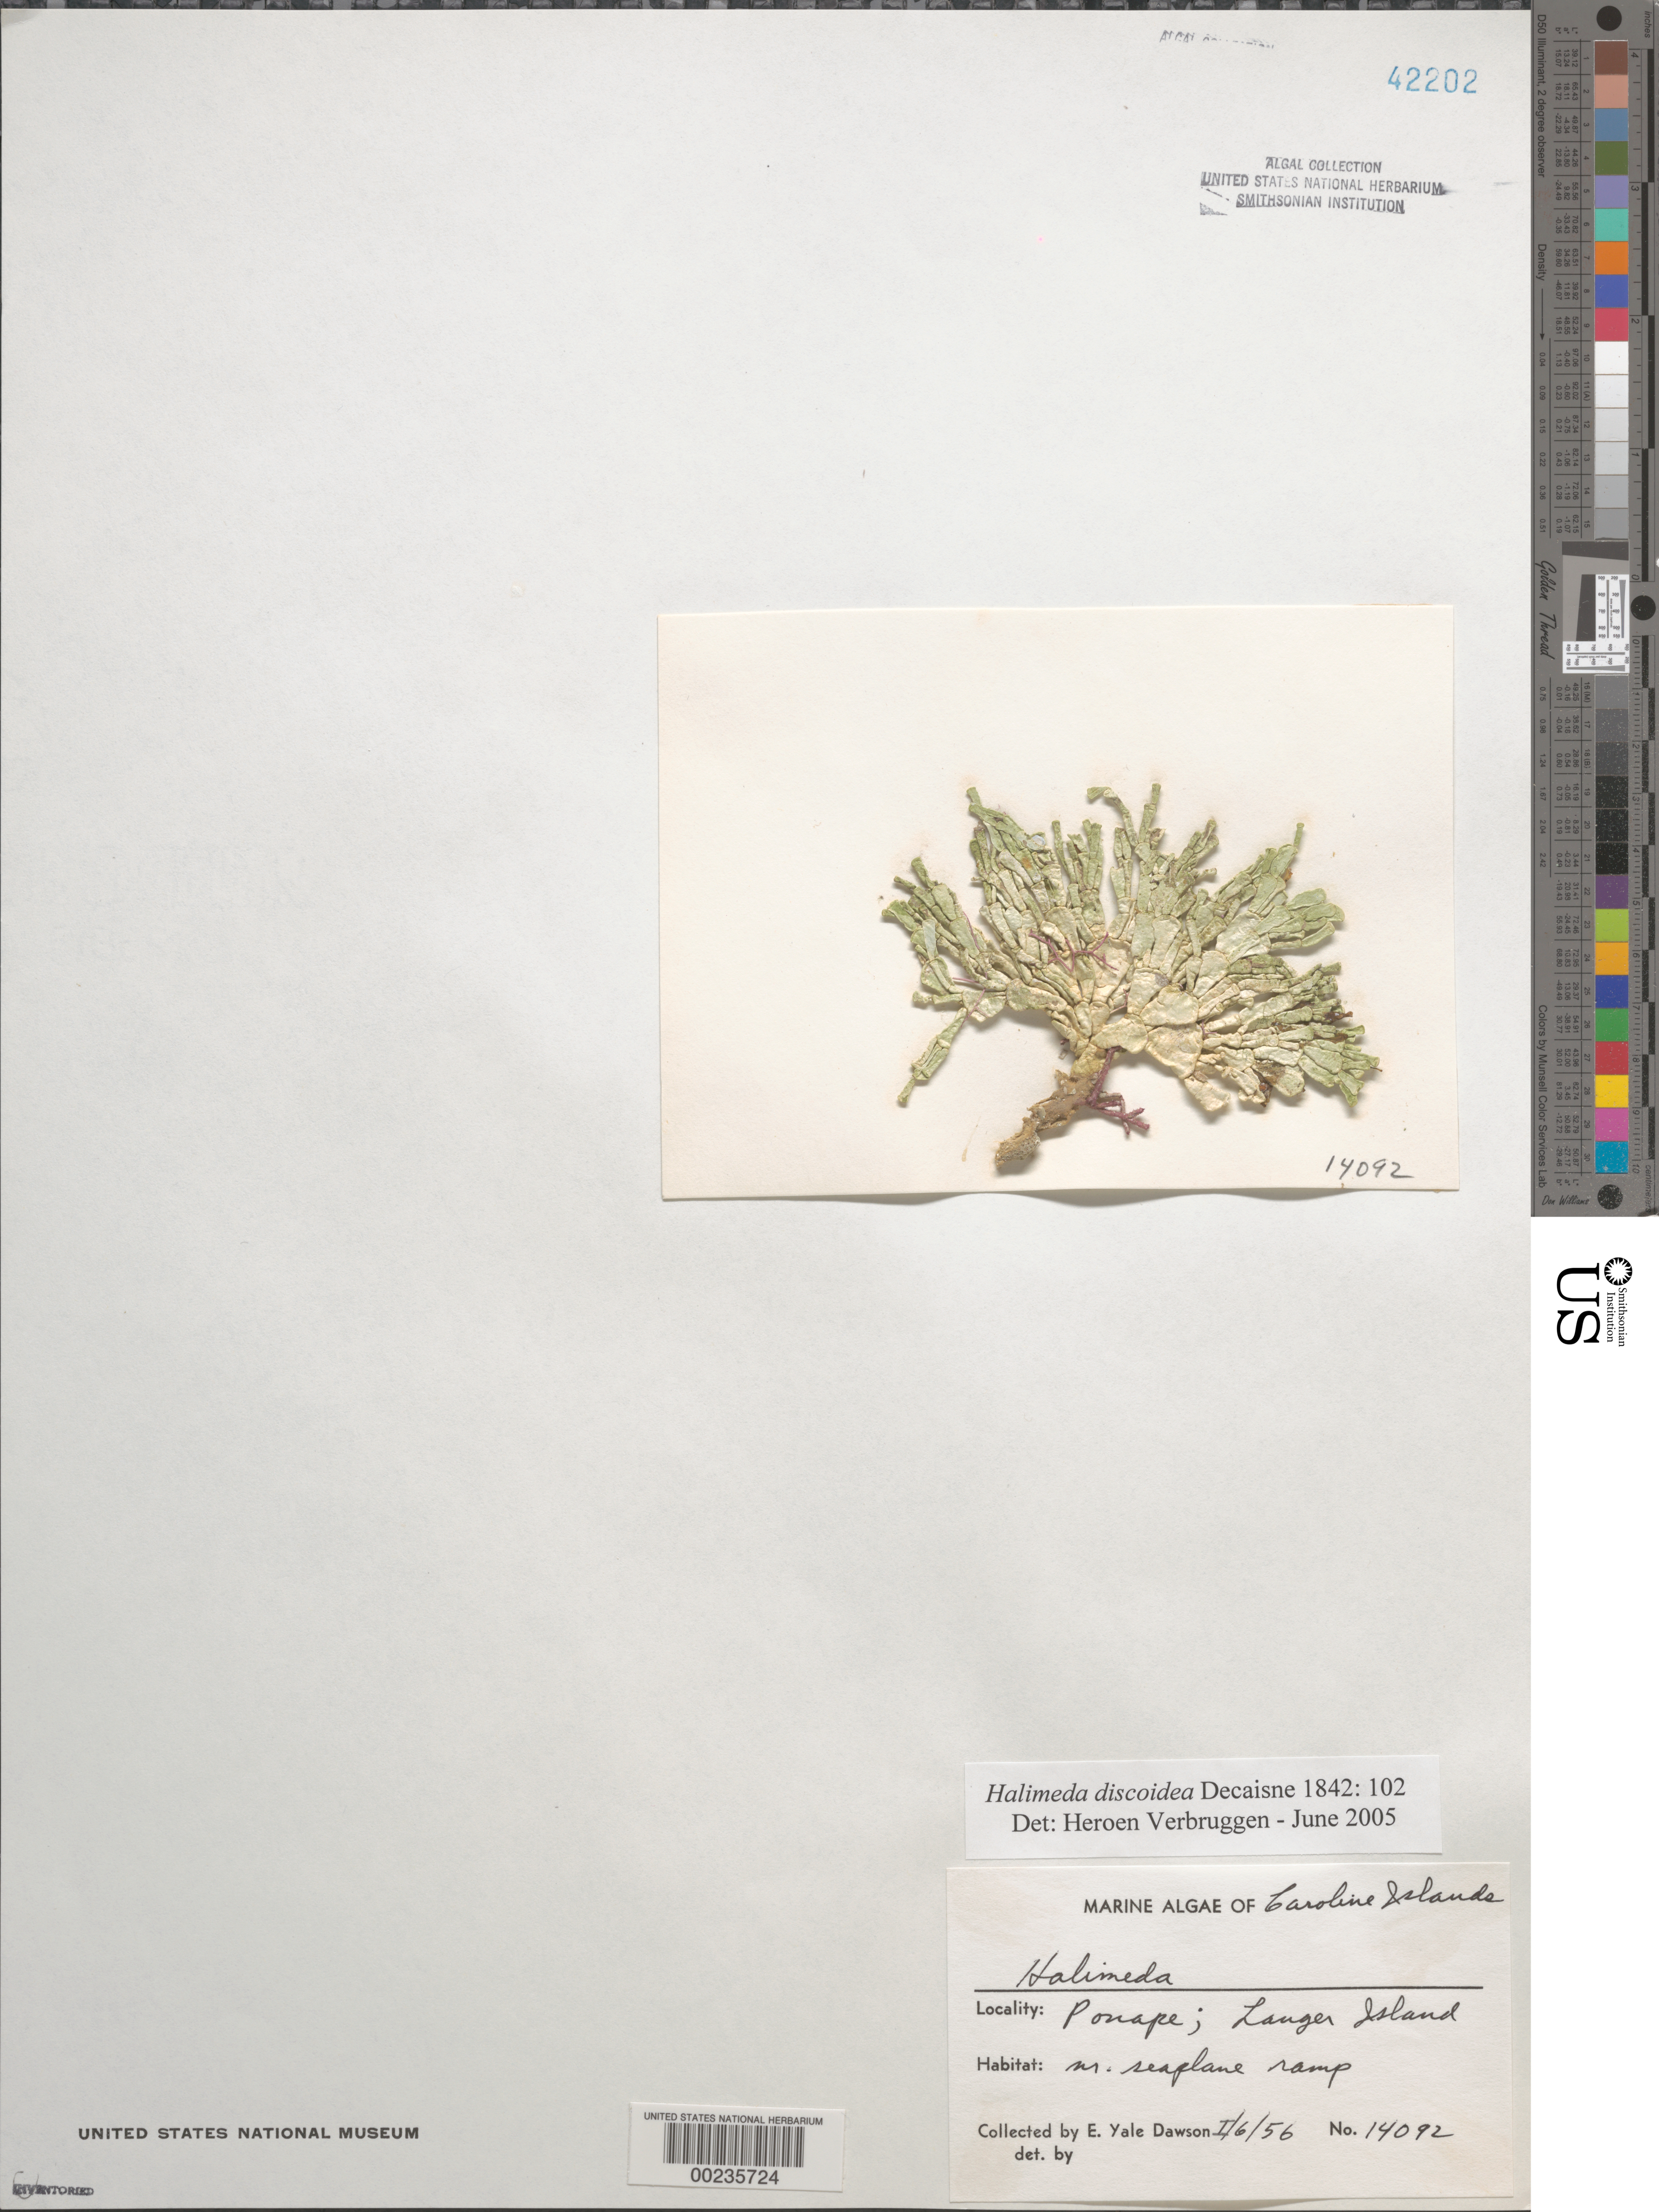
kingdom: Plantae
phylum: Chlorophyta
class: Ulvophyceae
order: Bryopsidales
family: Halimedaceae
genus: Halimeda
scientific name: Halimeda discoidea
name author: Decne.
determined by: Verbruggen, H.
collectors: E. Y. Dawson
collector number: EYD 14092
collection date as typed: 06 Jan 1956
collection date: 1956-01-06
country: Micronesia, Federated States of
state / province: Pohnpei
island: Lenger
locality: Langer [= Lenger I.]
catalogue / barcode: US 42202